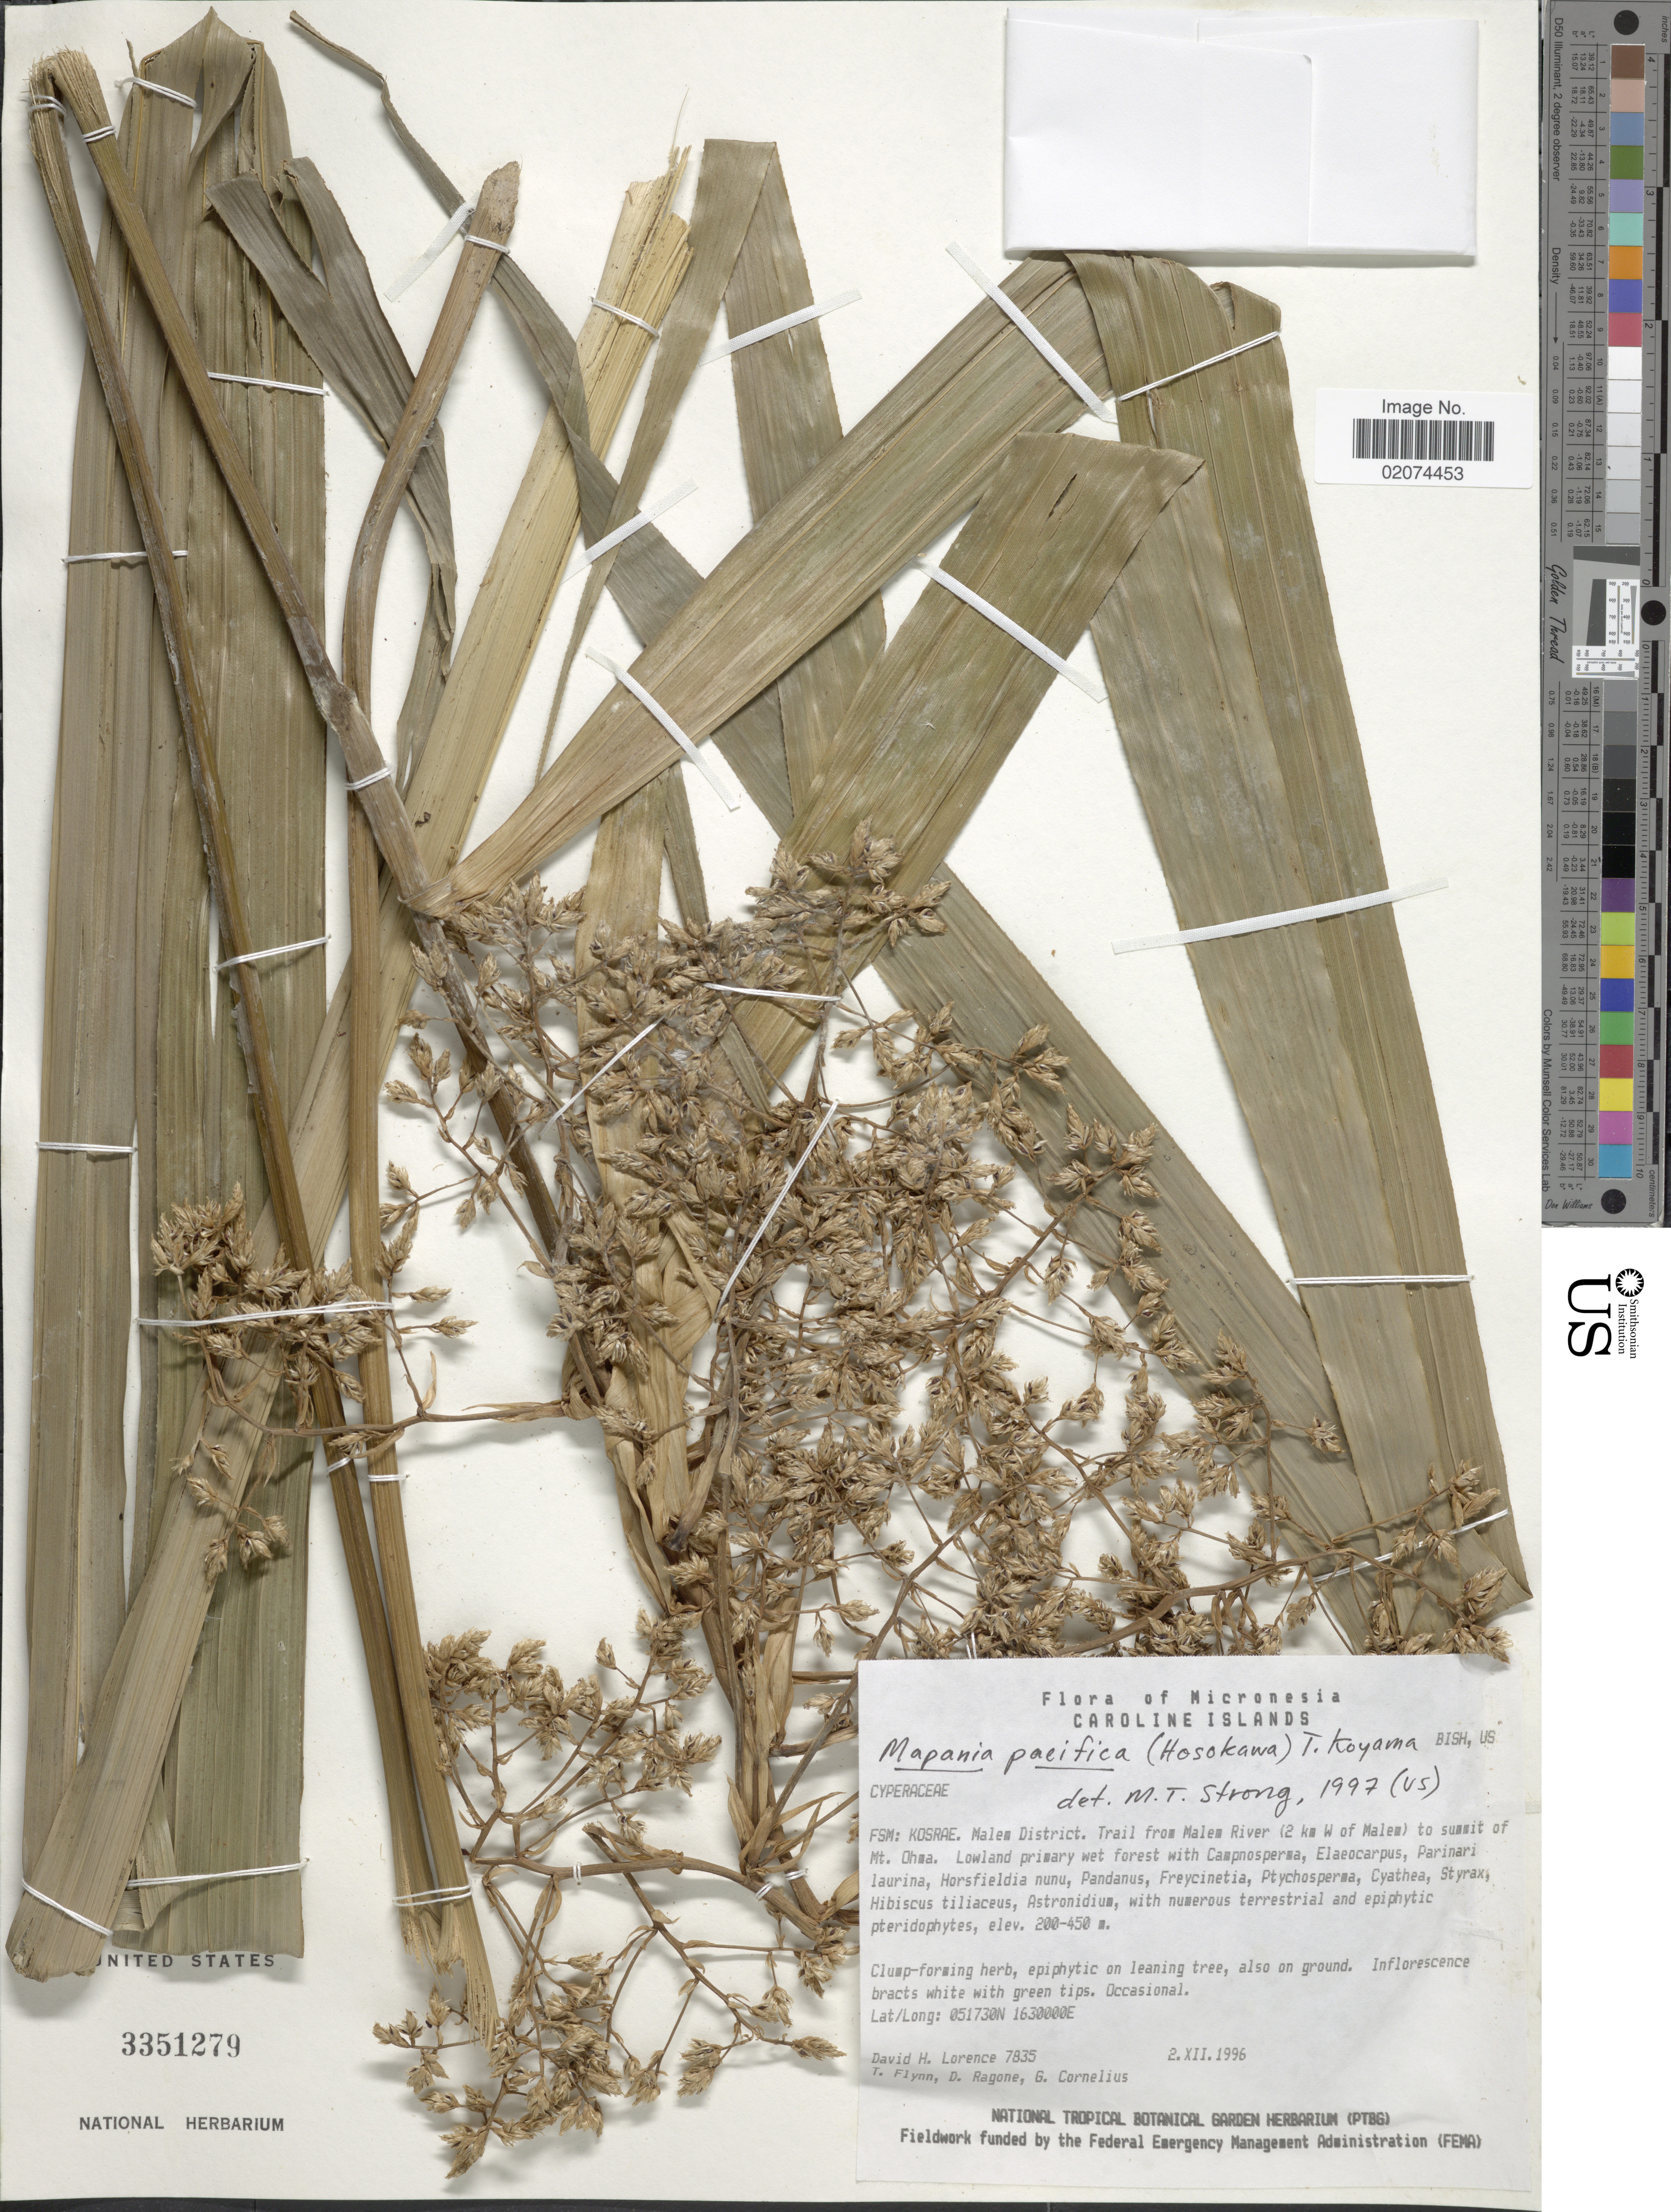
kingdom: Plantae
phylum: Tracheophyta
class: Liliopsida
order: Poales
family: Cyperaceae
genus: Mapania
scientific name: Mapania pacifica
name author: (Hosok.) T. Koyama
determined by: Strong, Mark T., (BOT), Smithsonian Institution - National Museum of Natural History (UNITED STATES)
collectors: D. Lorence, T. Flynn, D. Ragone & G. Cornelius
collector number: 7835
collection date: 1996-07-02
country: Micronesia, Federated States of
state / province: Kosrae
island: Kosrae [Kusaie]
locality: FSM: Kosrae. Malen District. Trail from Malen River (2 km W of Malem) to summit of Mt. China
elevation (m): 200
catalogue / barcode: US 3351279